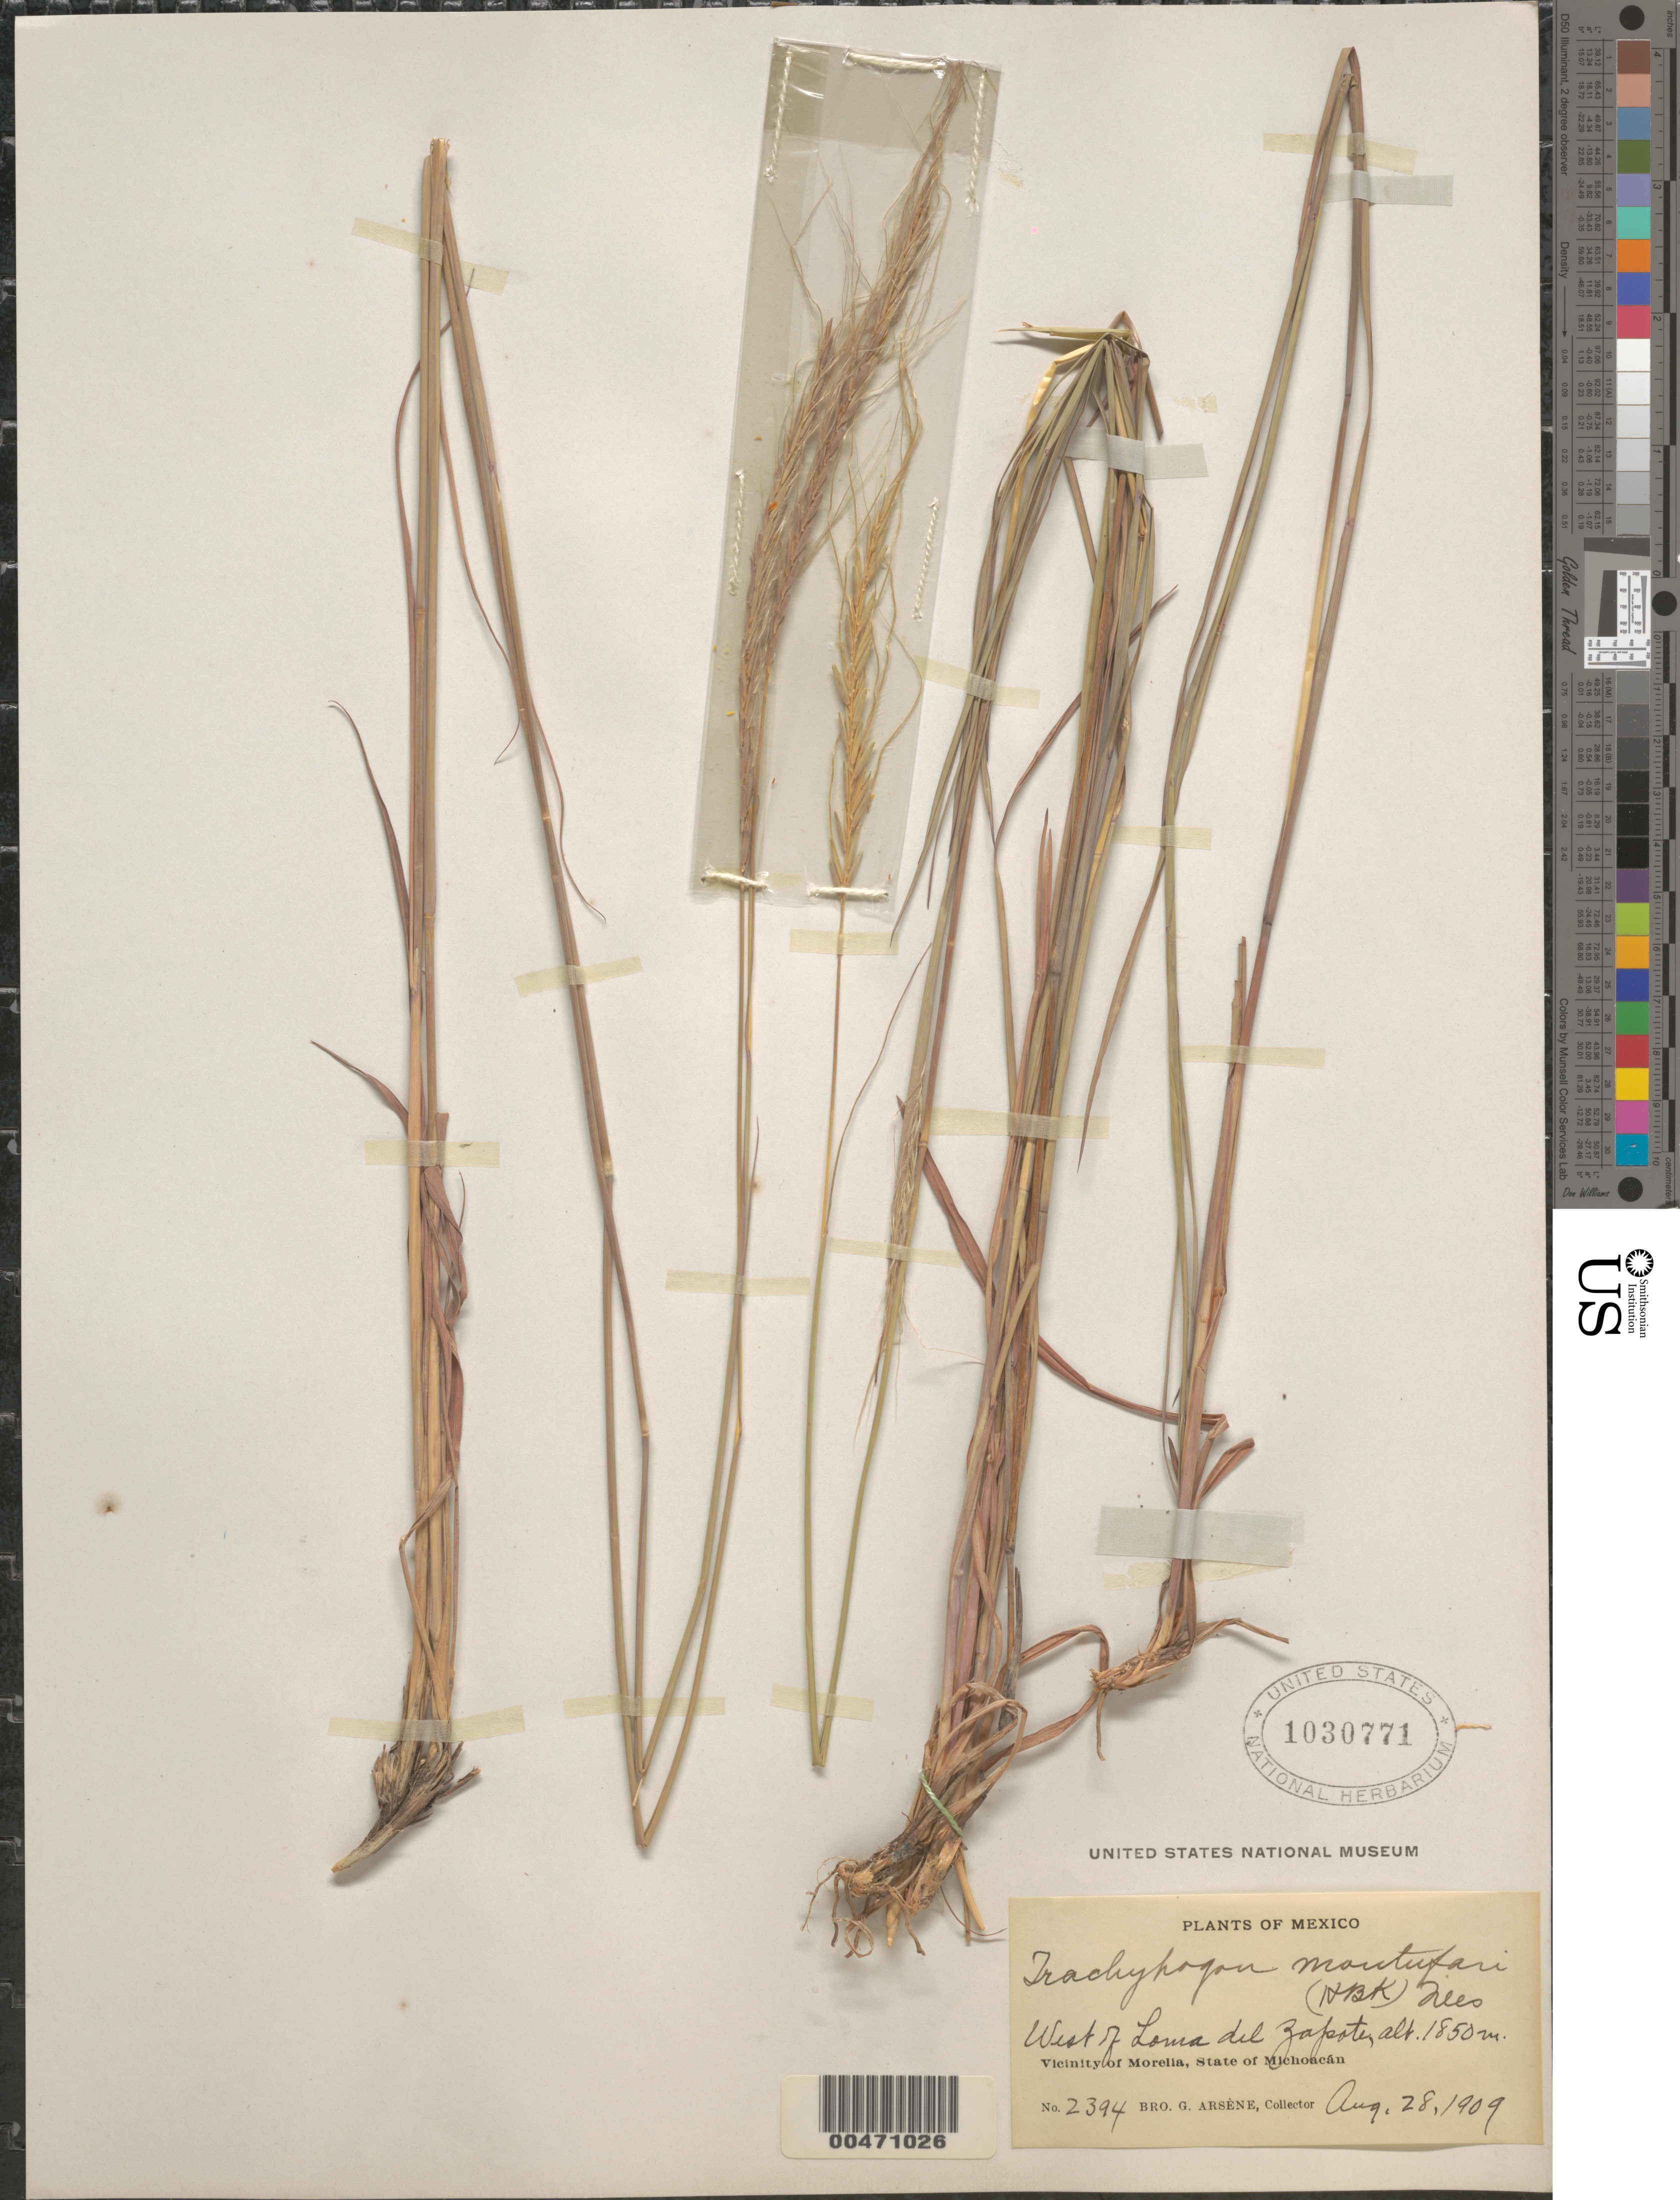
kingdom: Plantae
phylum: Tracheophyta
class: Liliopsida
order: Poales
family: Poaceae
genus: Trachypogon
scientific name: Trachypogon secundus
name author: (J. Presl) Scribn.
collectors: Bro. G. Arsène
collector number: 2394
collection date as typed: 28 Aug 1909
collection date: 1909-08-28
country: Mexico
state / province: Michoacán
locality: W of Loma del Zapote, vicinity of Morelia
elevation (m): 1850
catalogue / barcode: US 1030771